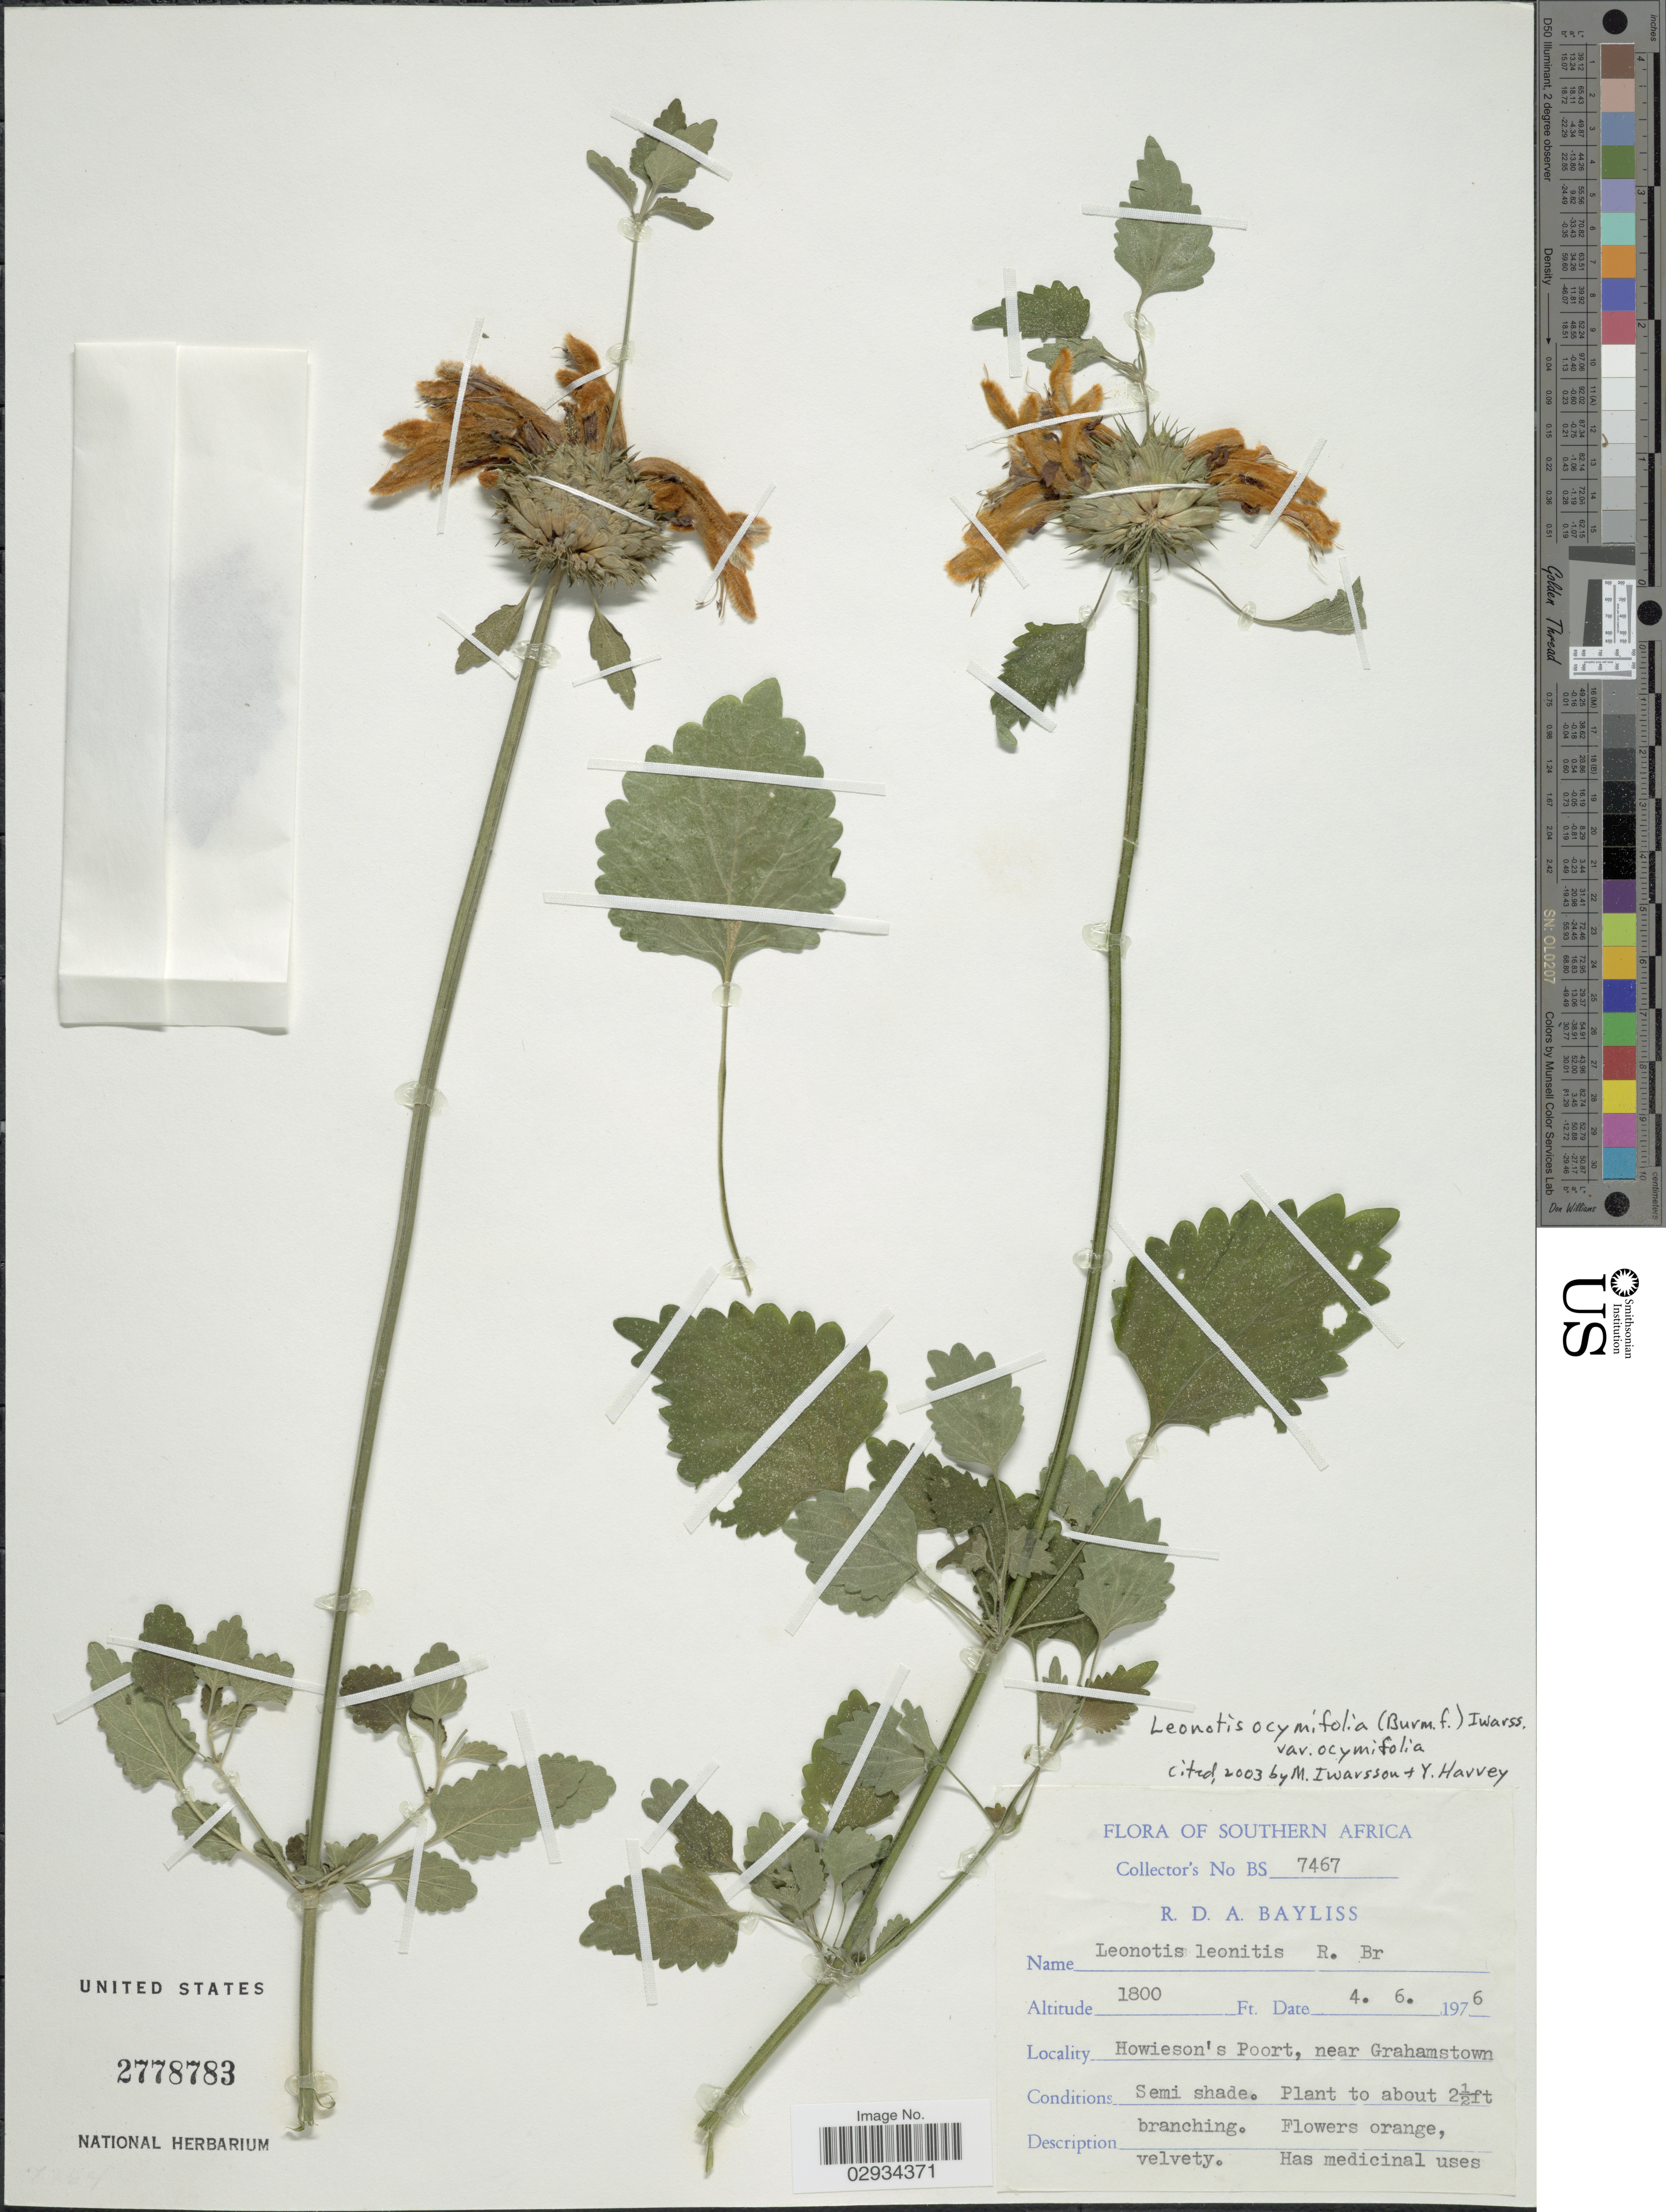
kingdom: Plantae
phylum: Tracheophyta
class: Magnoliopsida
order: Lamiales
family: Lamiaceae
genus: Leonotis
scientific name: Leonotis ocymifolia var. ocymifolia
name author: (Burm. f.) Iwarsson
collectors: R. Bayliss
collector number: BS7467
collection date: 1976-06-04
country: South Africa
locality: Howieson's Poort, near Grahamstown.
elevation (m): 549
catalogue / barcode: US 2778783